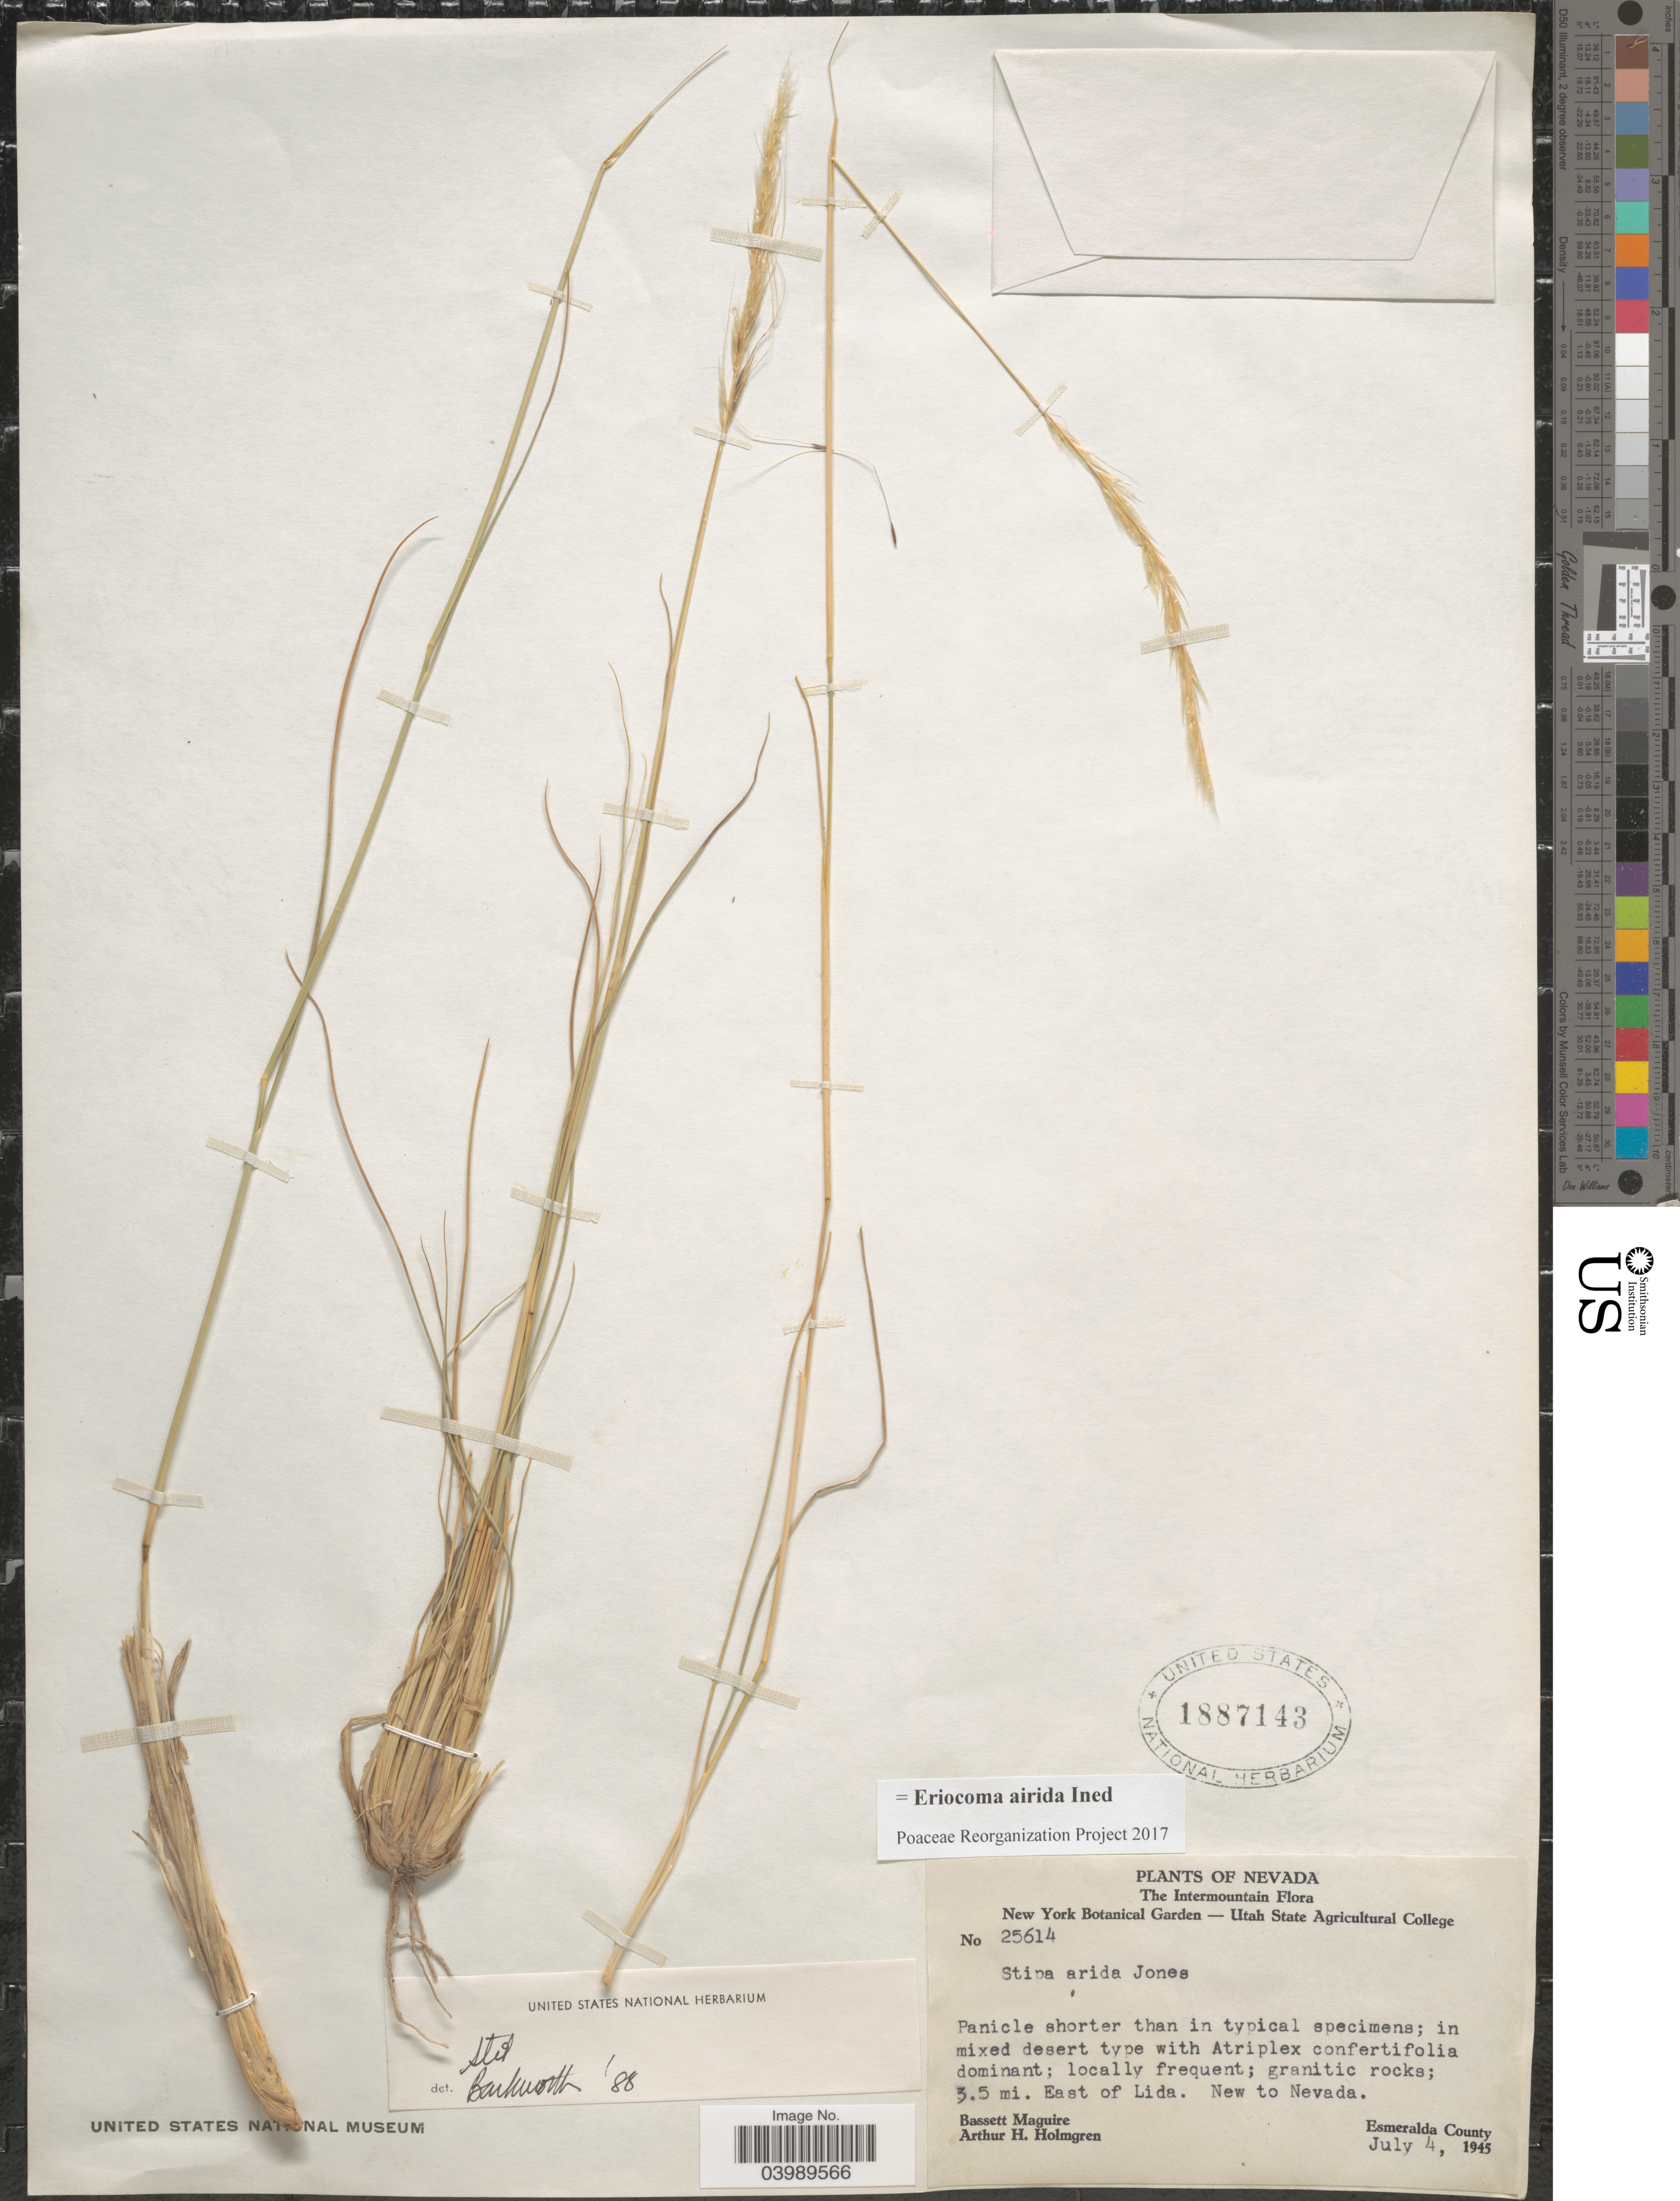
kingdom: Plantae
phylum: Tracheophyta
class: Liliopsida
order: Poales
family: Poaceae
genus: Eriocoma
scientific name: Eriocoma arida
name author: (M.E. Jones) Romasch.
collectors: B. Maguire & A. H. Holmgren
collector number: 25614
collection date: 1945-07-04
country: United States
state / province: Nevada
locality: The Intermountain. 3.5 mi. East of Lida. New to Nevada. Esmeralda County.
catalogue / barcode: US 1887143